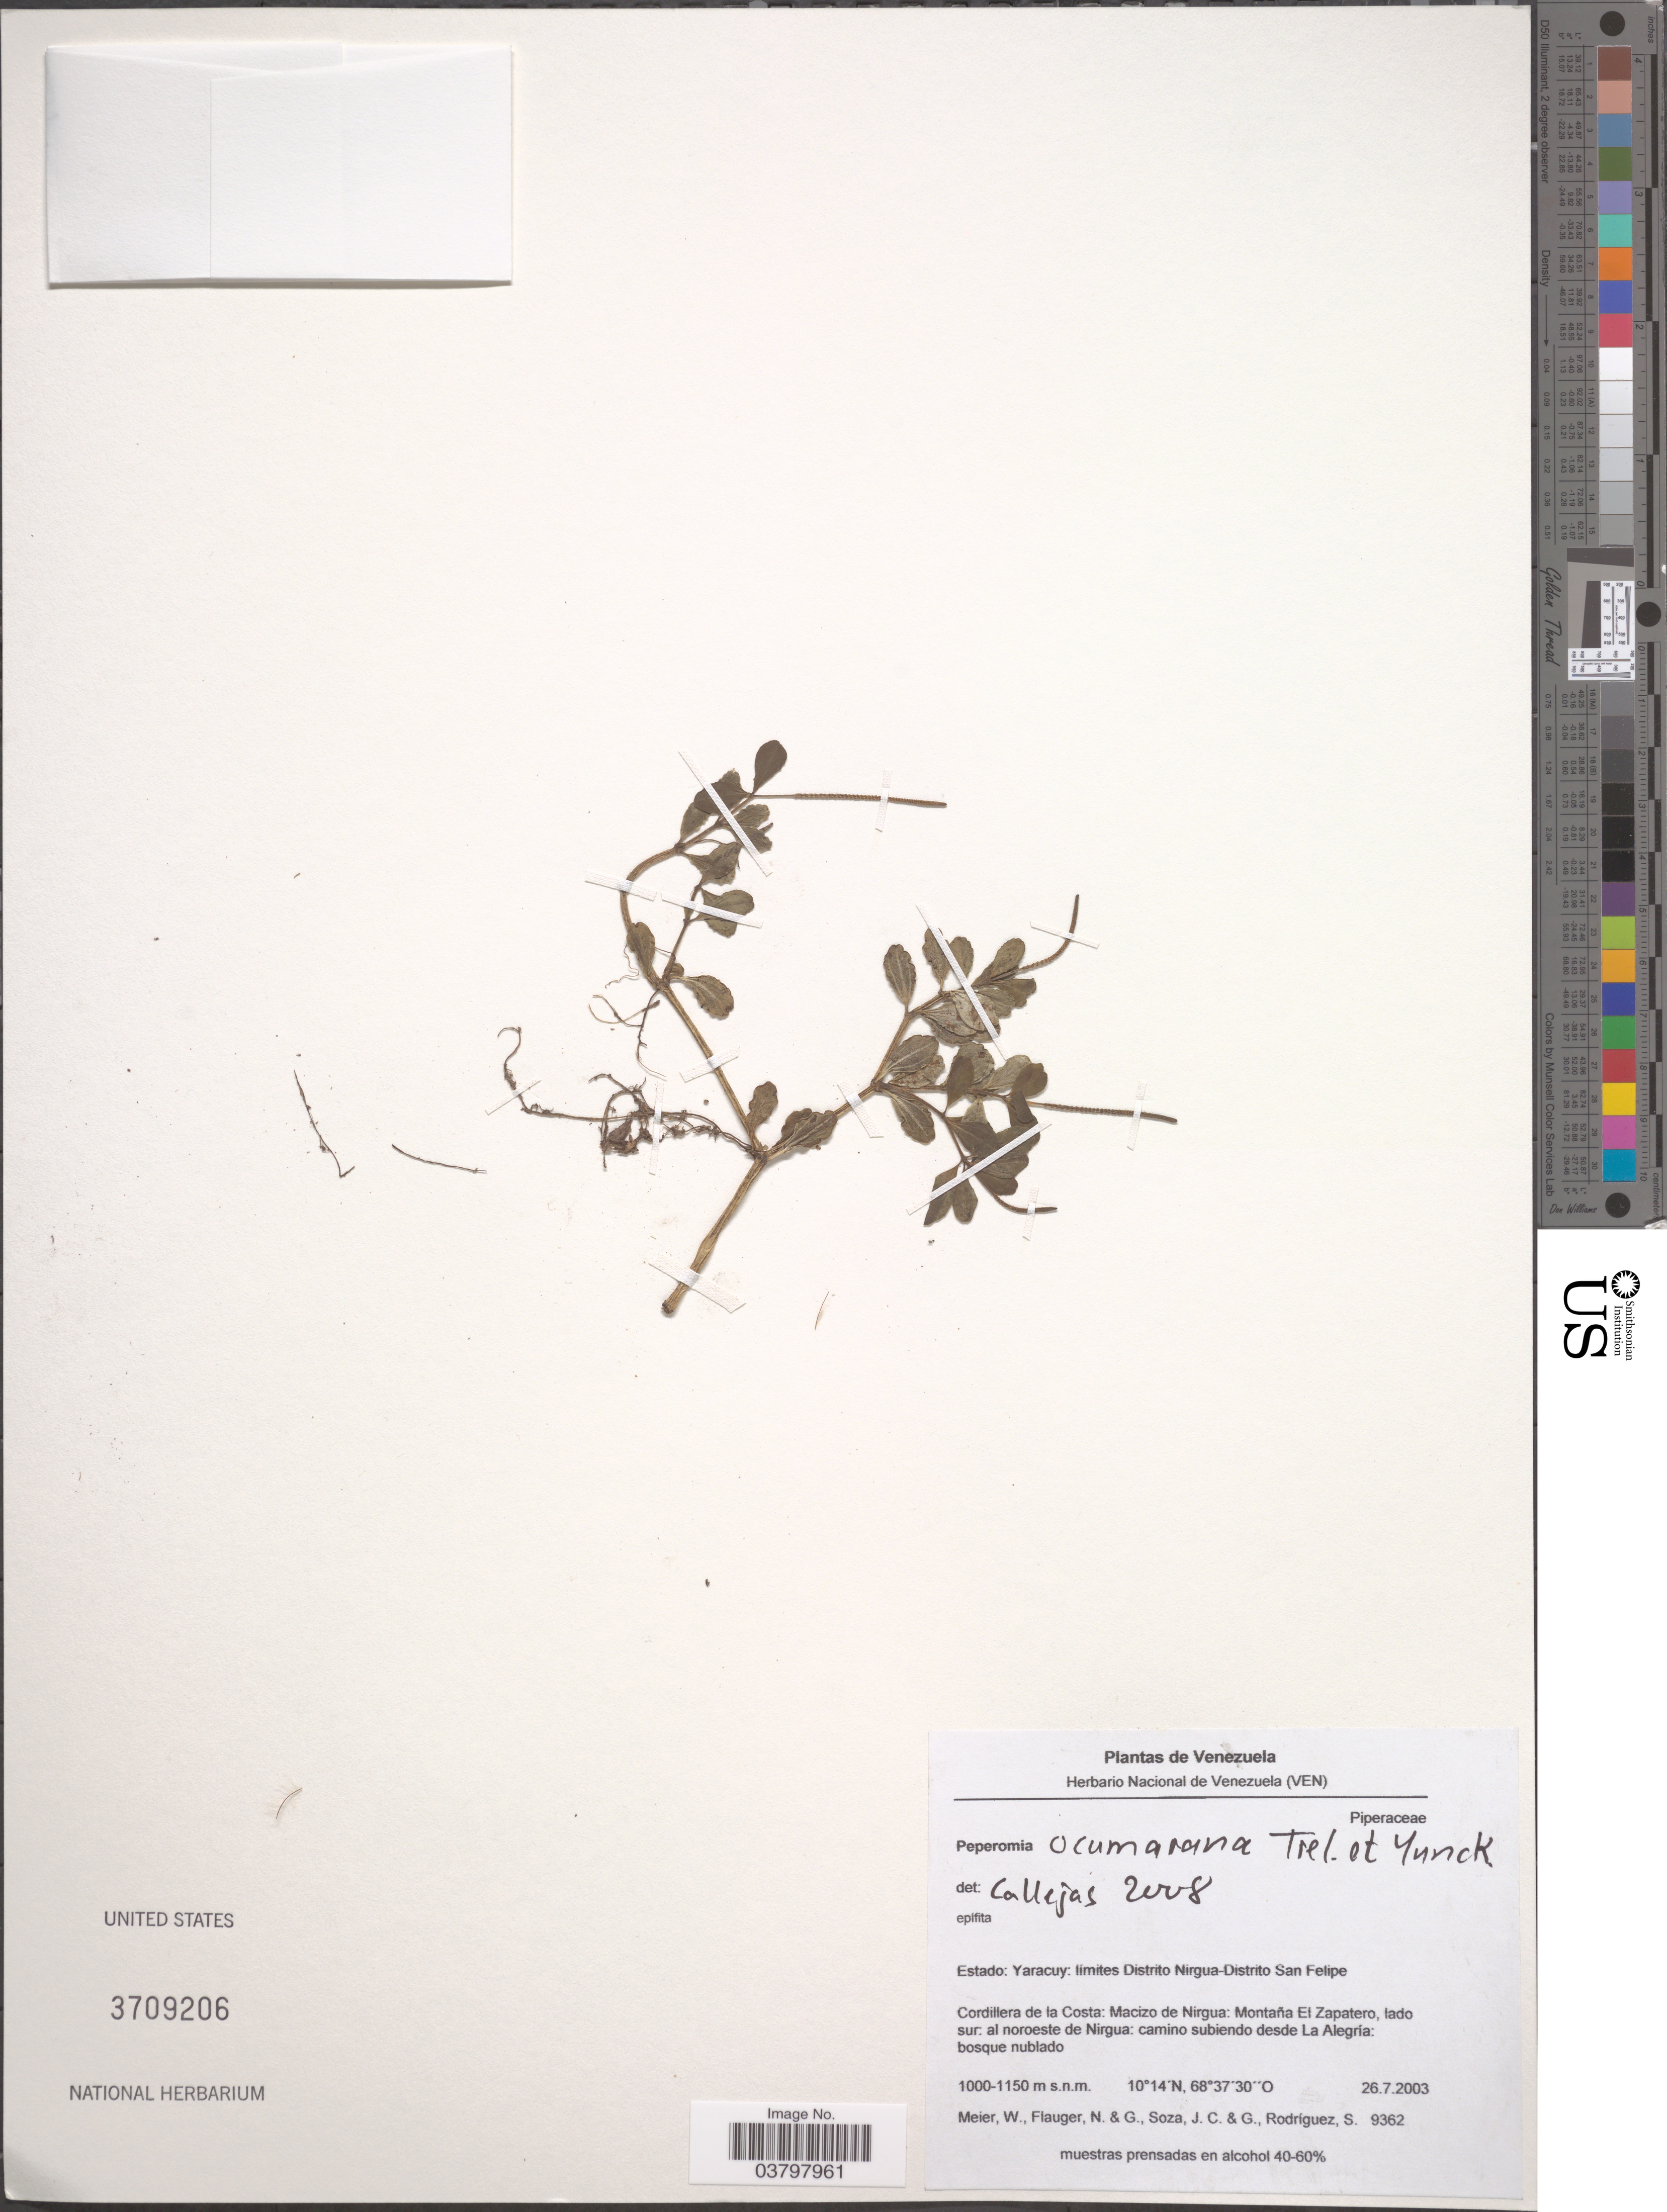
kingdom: Plantae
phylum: Tracheophyta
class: Magnoliopsida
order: Piperales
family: Piperaceae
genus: Peperomia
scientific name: Peperomia ocumarana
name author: Trel. & Yunck.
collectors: W. Meier, N. Flauger, G. Flauger, J. Soza & et al.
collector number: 9362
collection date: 2003-07-26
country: Venezuela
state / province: Yaracuy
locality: Límites Distrito Nirgua-Distrito San Felipe. Cordillera de la Costa: Macizo de Nirgua: Montaña El Zapatero, lado sur: al noroeste de Nirgua: camino subiendo desde La Alegría: bosque nublado.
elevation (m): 1000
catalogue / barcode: US 3709206